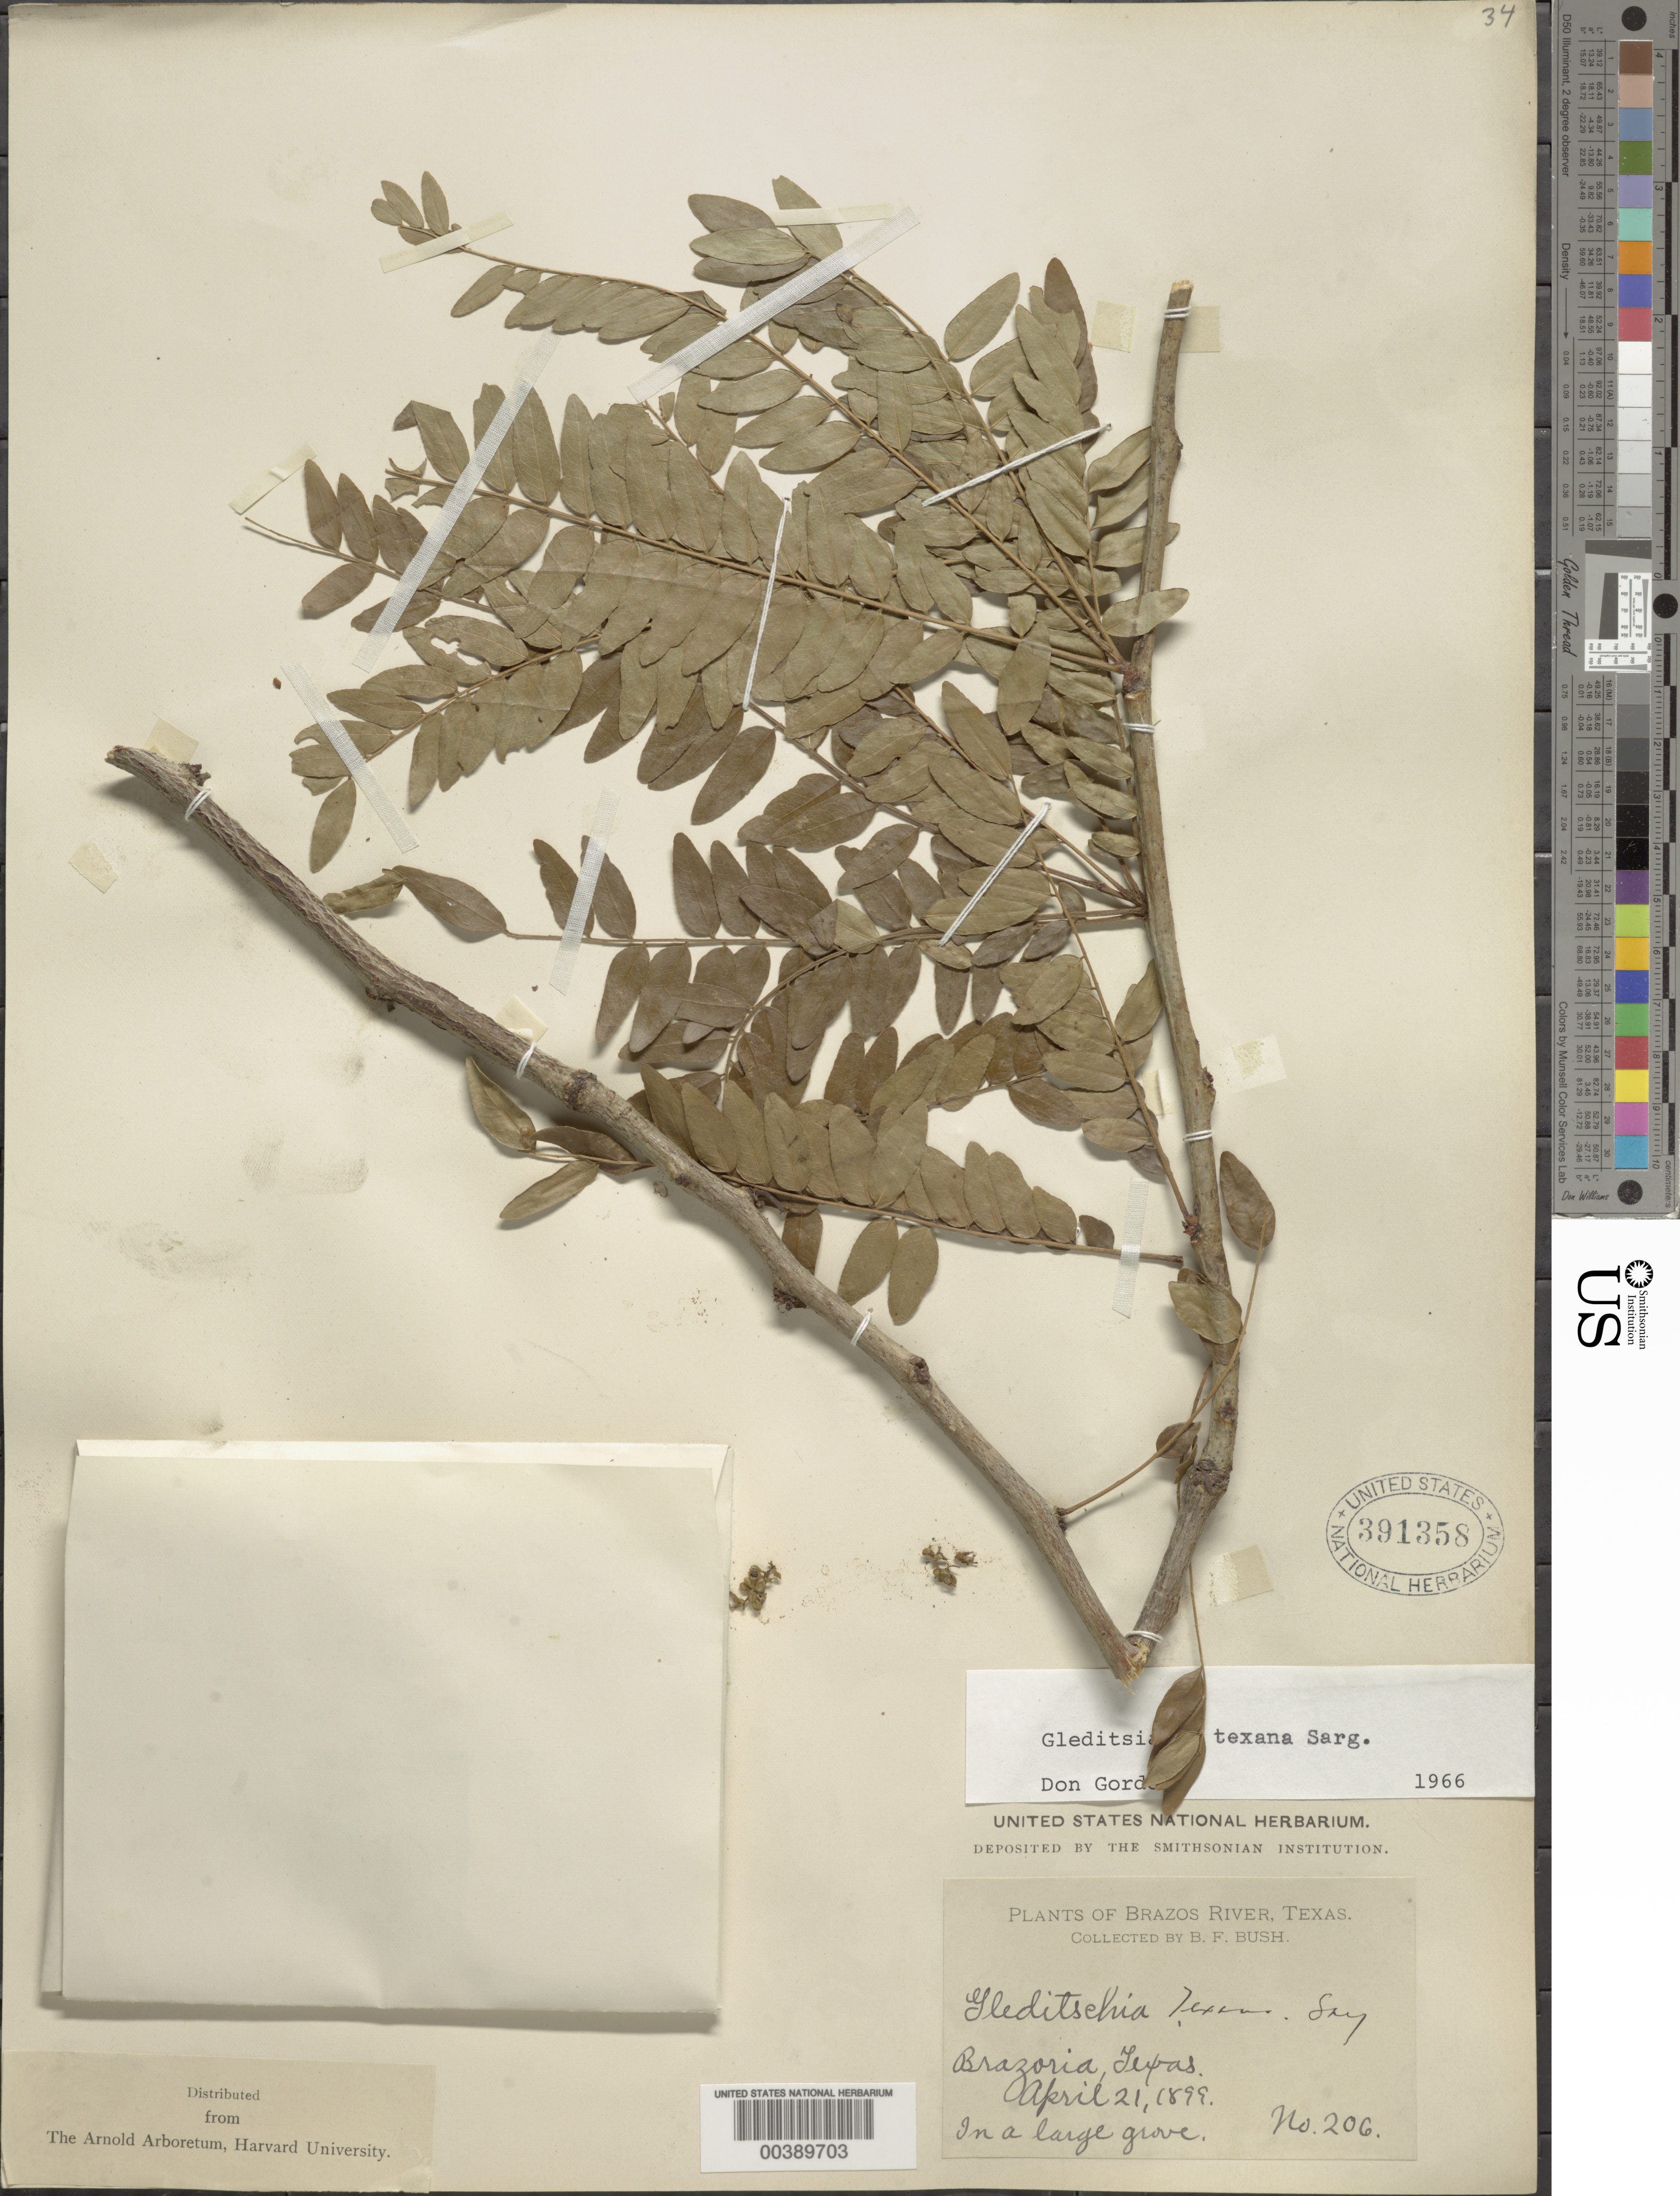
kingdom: Plantae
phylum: Tracheophyta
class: Magnoliopsida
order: Fabales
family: Fabaceae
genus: Gleditsia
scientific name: Gleditsia texana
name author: Sarg.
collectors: B. F. Bush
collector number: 206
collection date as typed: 21 Apr 1899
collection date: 1899-04-21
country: United States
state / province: Texas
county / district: Brazoria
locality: Brazoria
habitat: In large grove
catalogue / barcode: US 391358